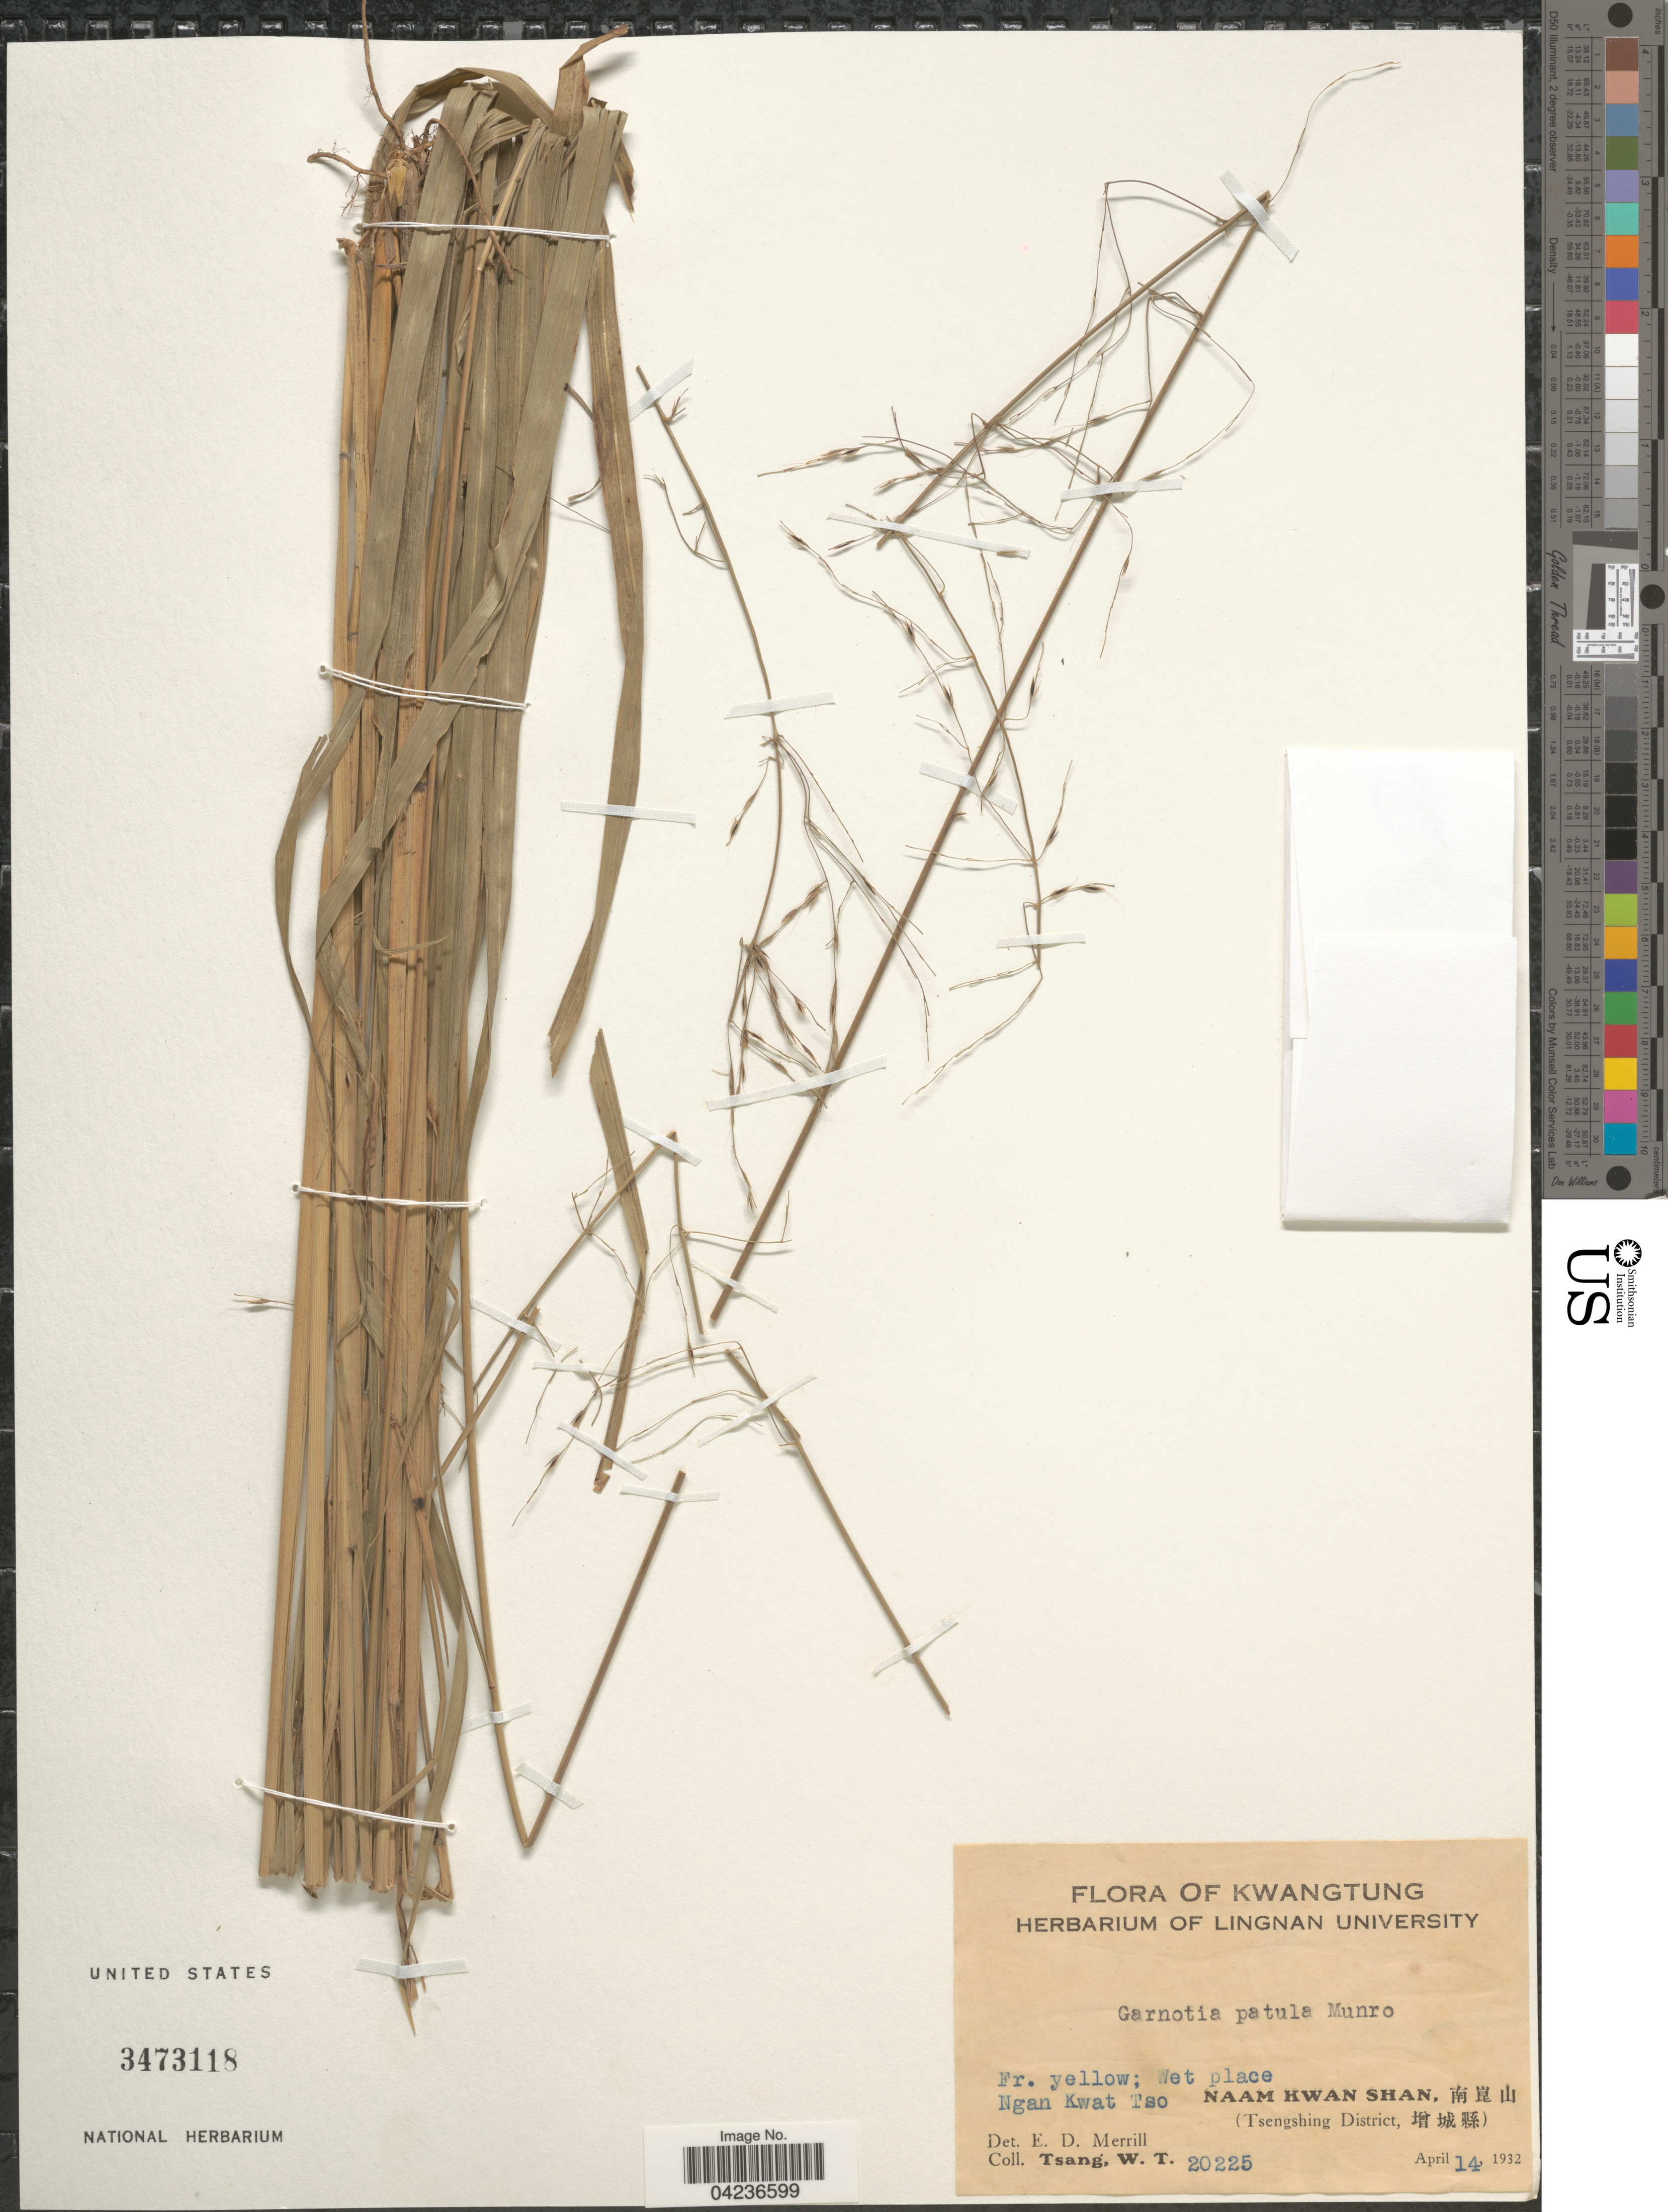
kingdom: Plantae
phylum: Tracheophyta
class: Liliopsida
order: Poales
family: Poaceae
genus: Garnotia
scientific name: Garnotia patula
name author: (Munro) Benth.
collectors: W. T. Tsang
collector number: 20225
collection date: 1932-04-14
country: China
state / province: Guangdong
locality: Kwangtung. Ngan Kwat Tso. Naam Kwan Shan, X. (Tsengshing District, X).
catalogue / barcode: US 3473118